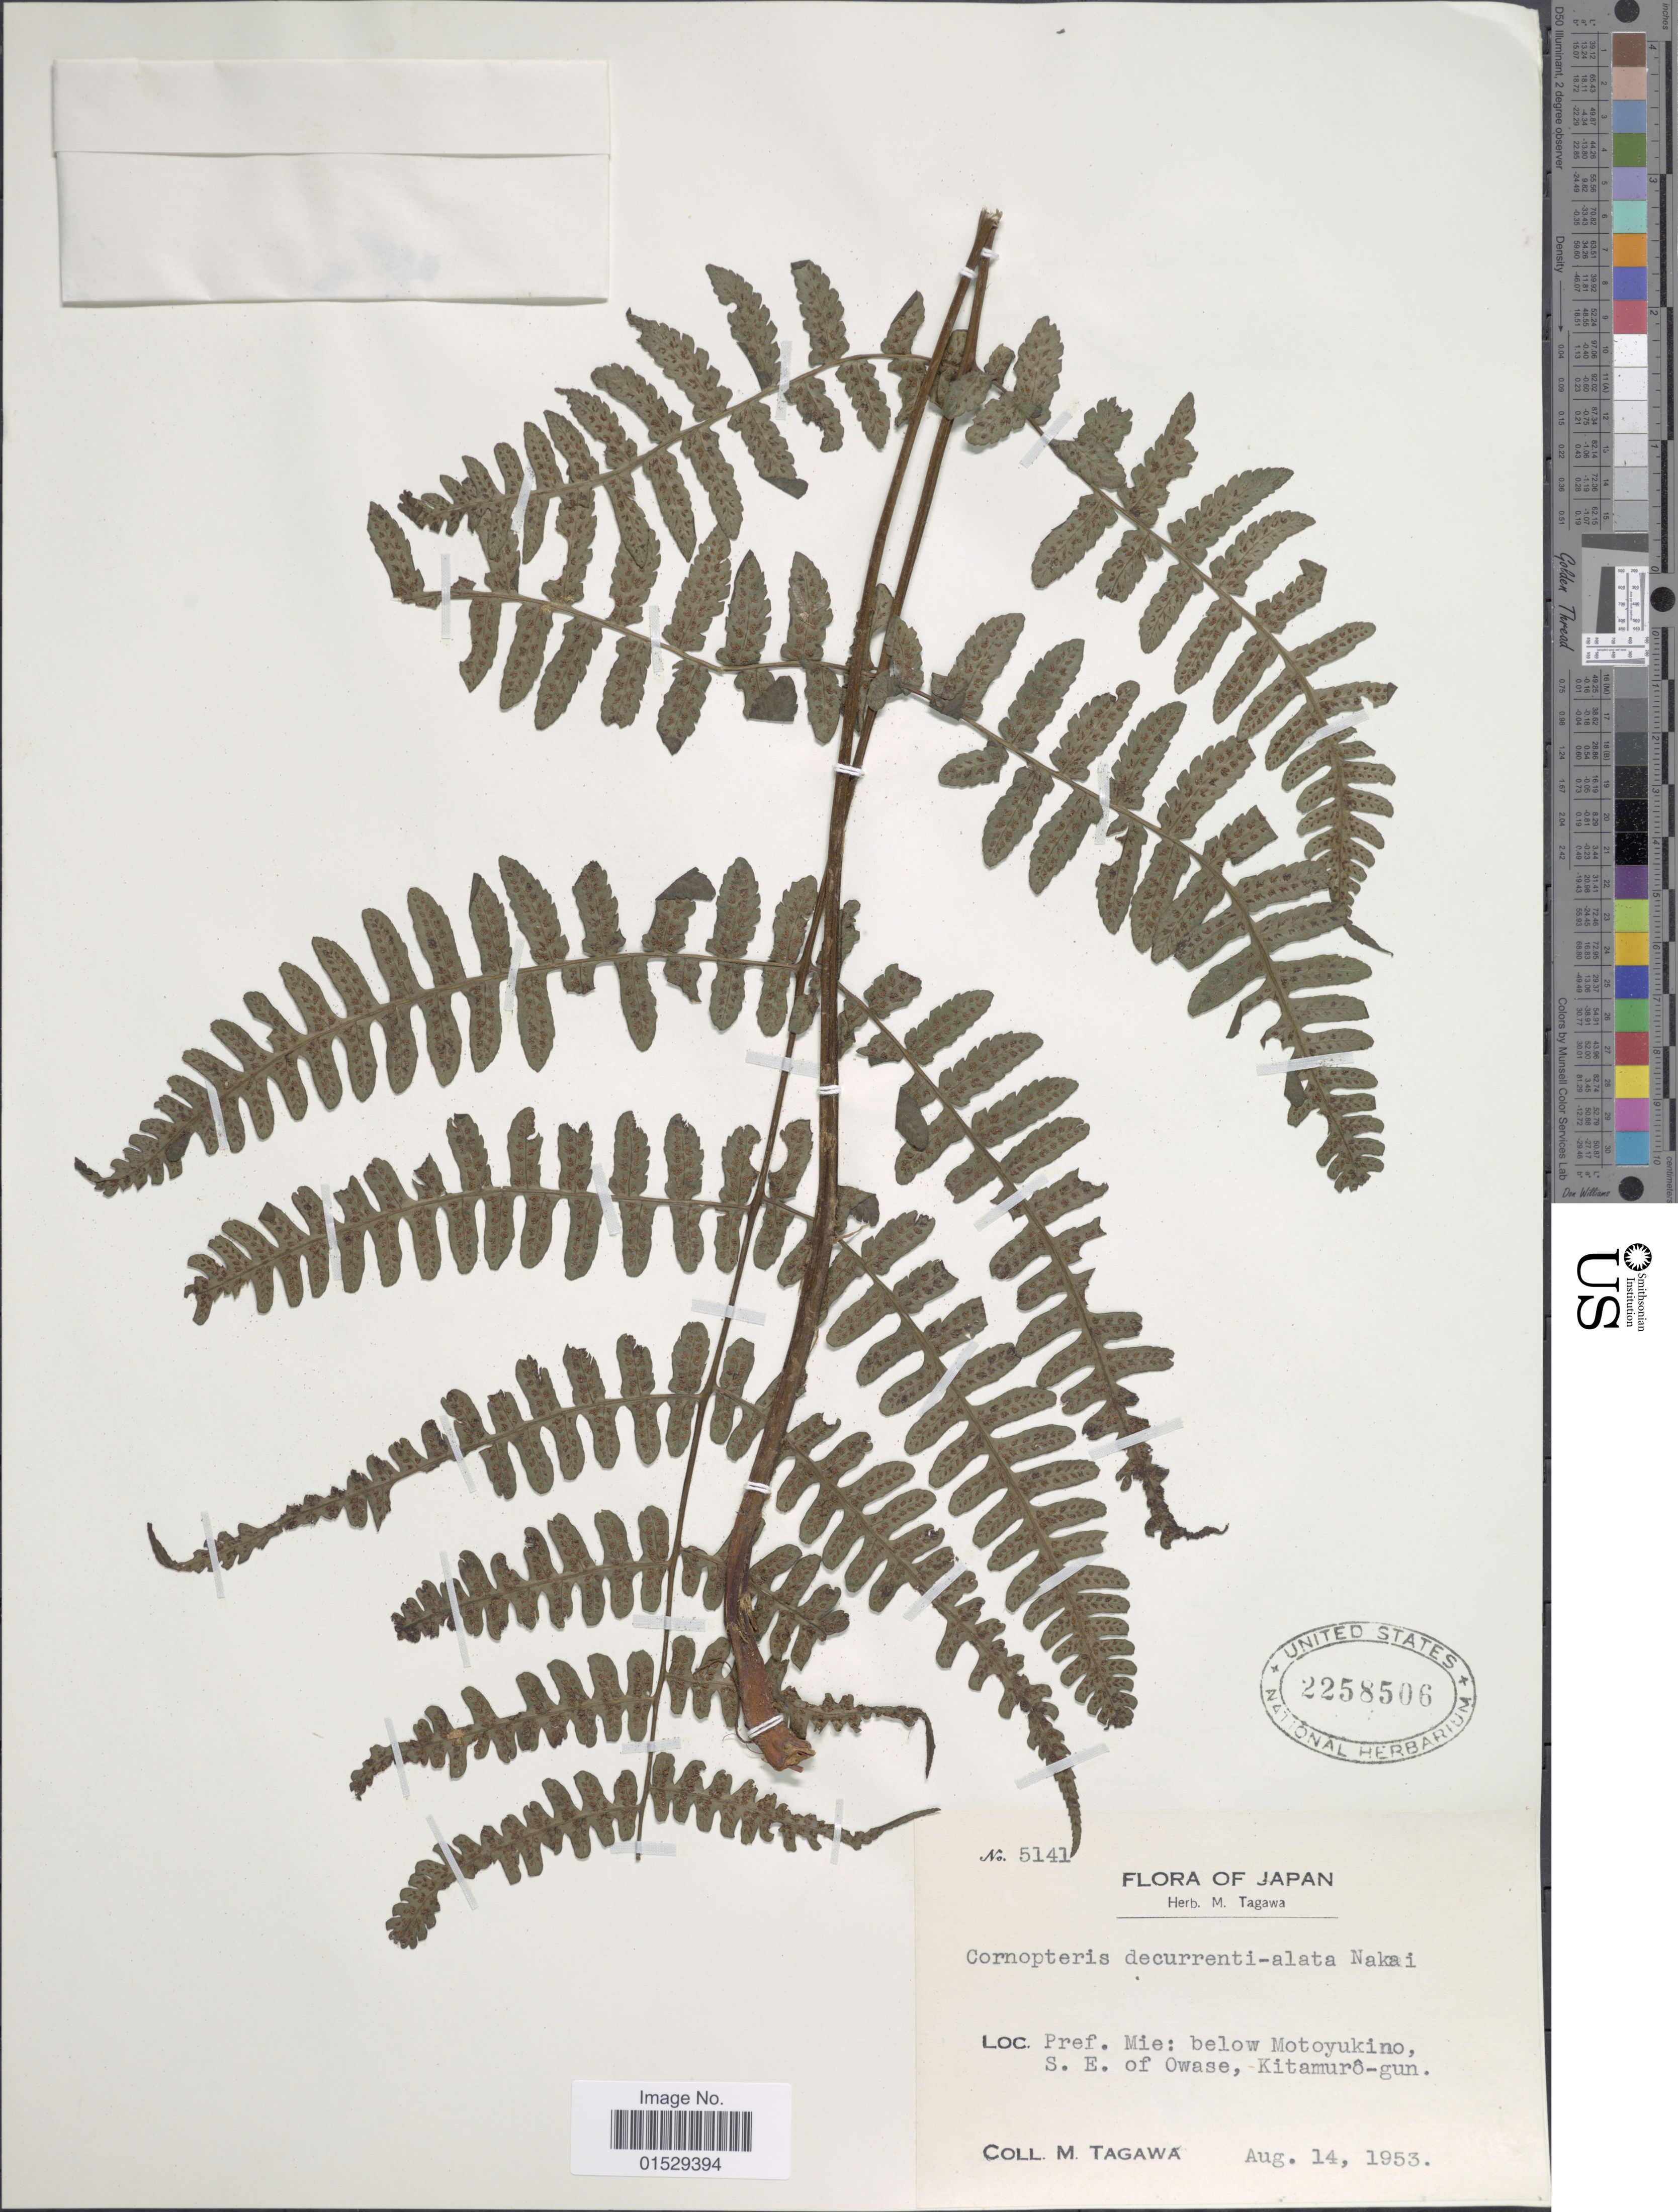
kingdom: Plantae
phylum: Tracheophyta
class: Polypodiopsida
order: Polypodiales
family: Athyriaceae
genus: Cornopteris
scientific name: Cornopteris decurrentialata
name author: (Hook.) Nakai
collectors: M. Tagawa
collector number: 5141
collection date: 1953-08-14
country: Japan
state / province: Mie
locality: Pref. Mie: below Motoyukino, S. E. of Owase, Kitamuro-gun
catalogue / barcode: US 2258506